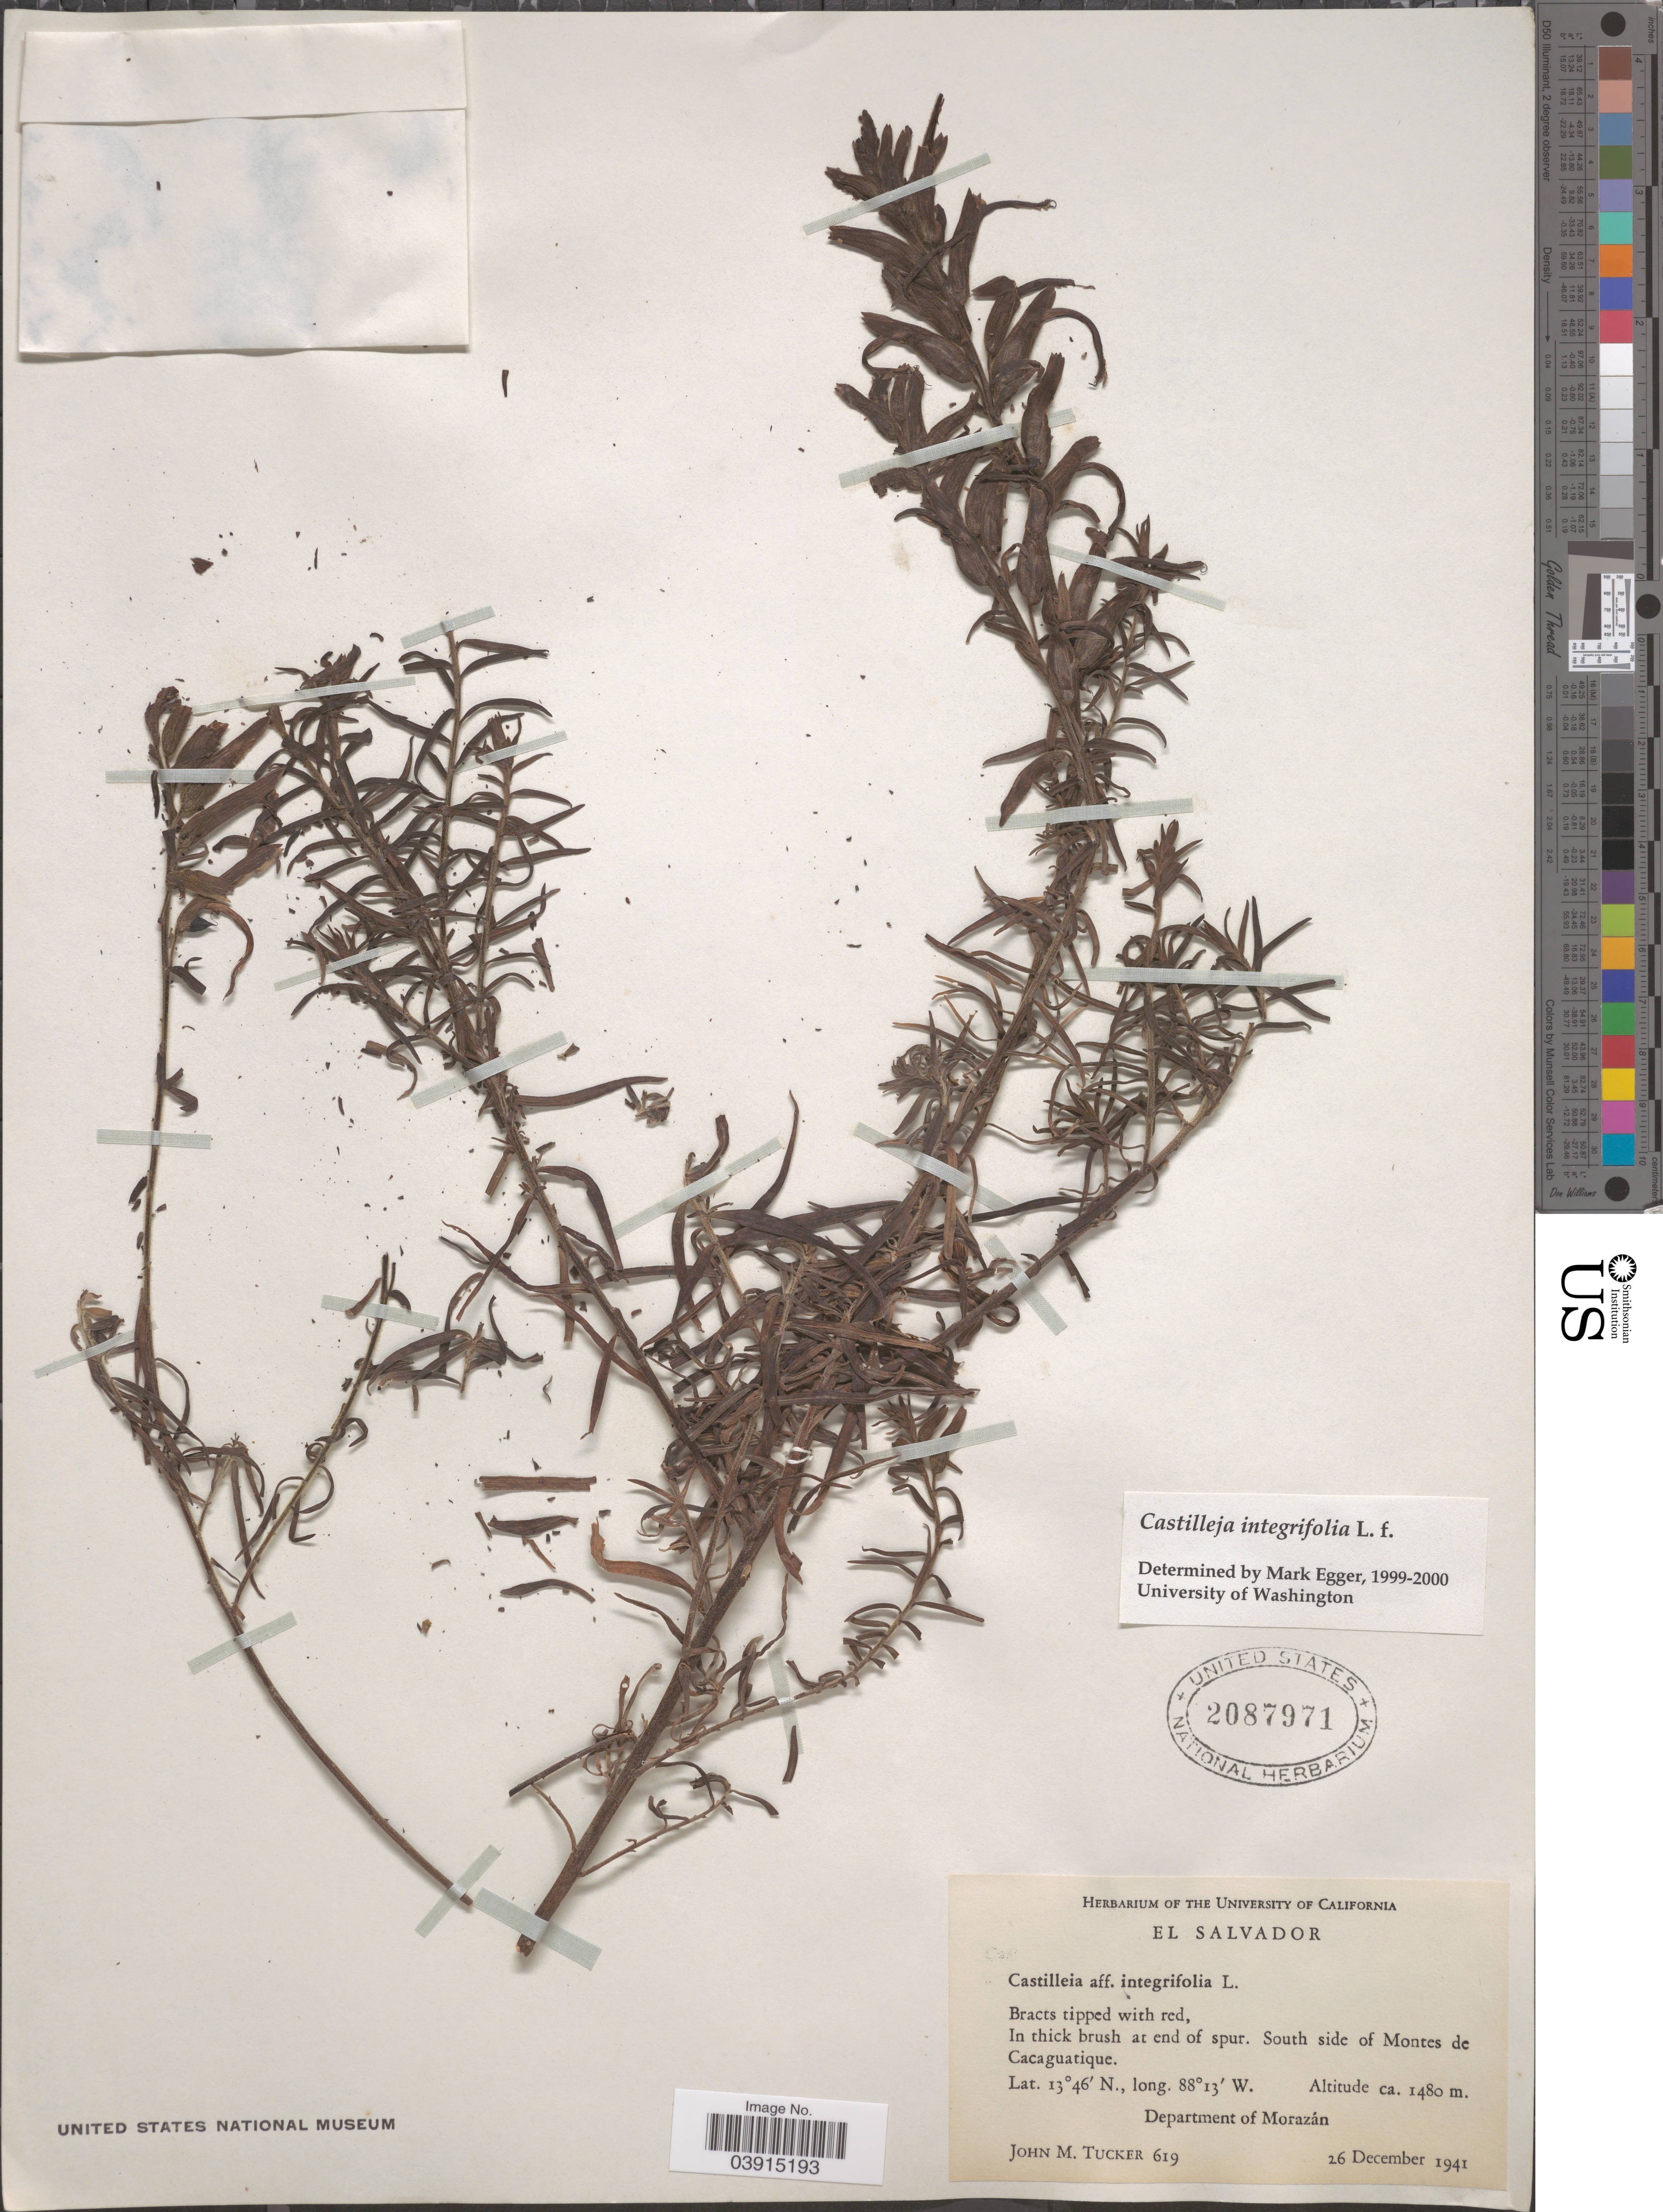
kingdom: Plantae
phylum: Tracheophyta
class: Magnoliopsida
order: Lamiales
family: Orobanchaceae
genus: Castilleja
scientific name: Castilleja integrifolia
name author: L. f.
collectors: J. M. Tucker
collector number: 619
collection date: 1941-12-26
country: El Salvador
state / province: Morazan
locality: South side of Montes de Cacaguatique. Department of Morazán.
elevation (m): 1480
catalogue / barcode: US 2087971